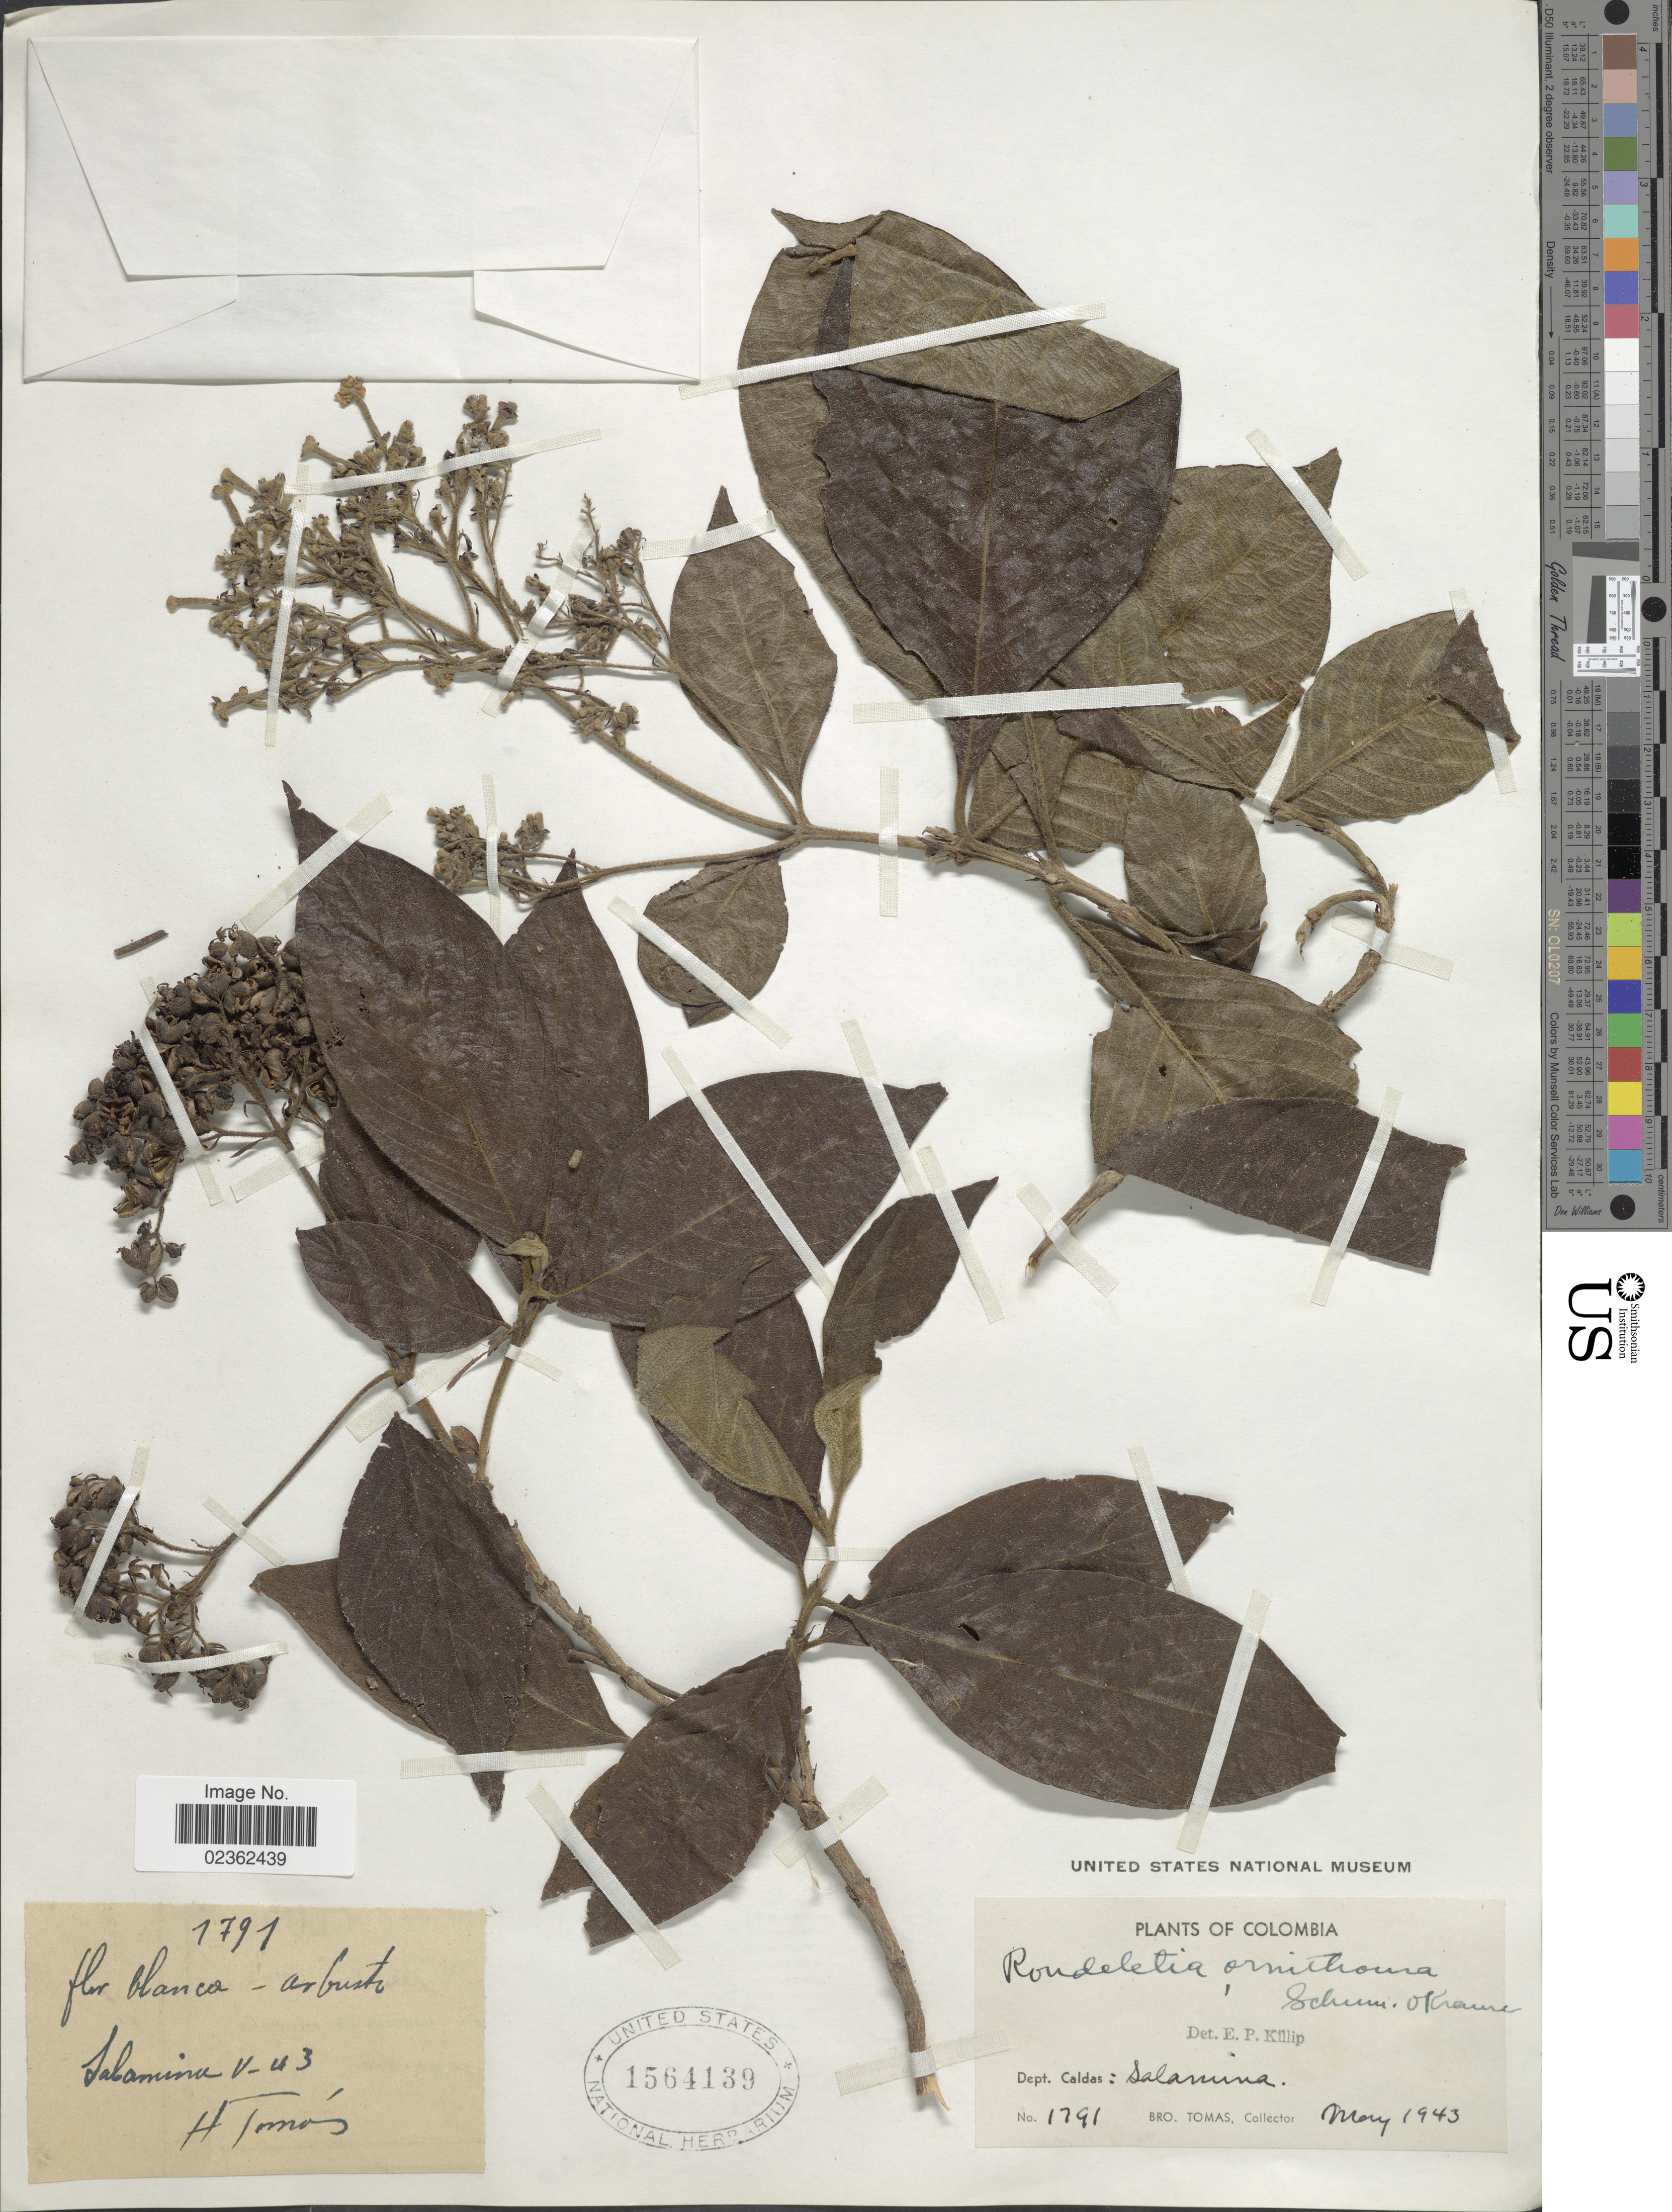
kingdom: Plantae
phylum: Tracheophyta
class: Magnoliopsida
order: Gentianales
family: Rubiaceae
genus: Arachnothryx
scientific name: Arachnothryx reflexa var. inconstans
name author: (Standl.) Steyerm.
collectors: B. Tomas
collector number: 1791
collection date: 1943-05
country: Colombia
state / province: Caldas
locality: Salamina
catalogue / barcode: US 1564139